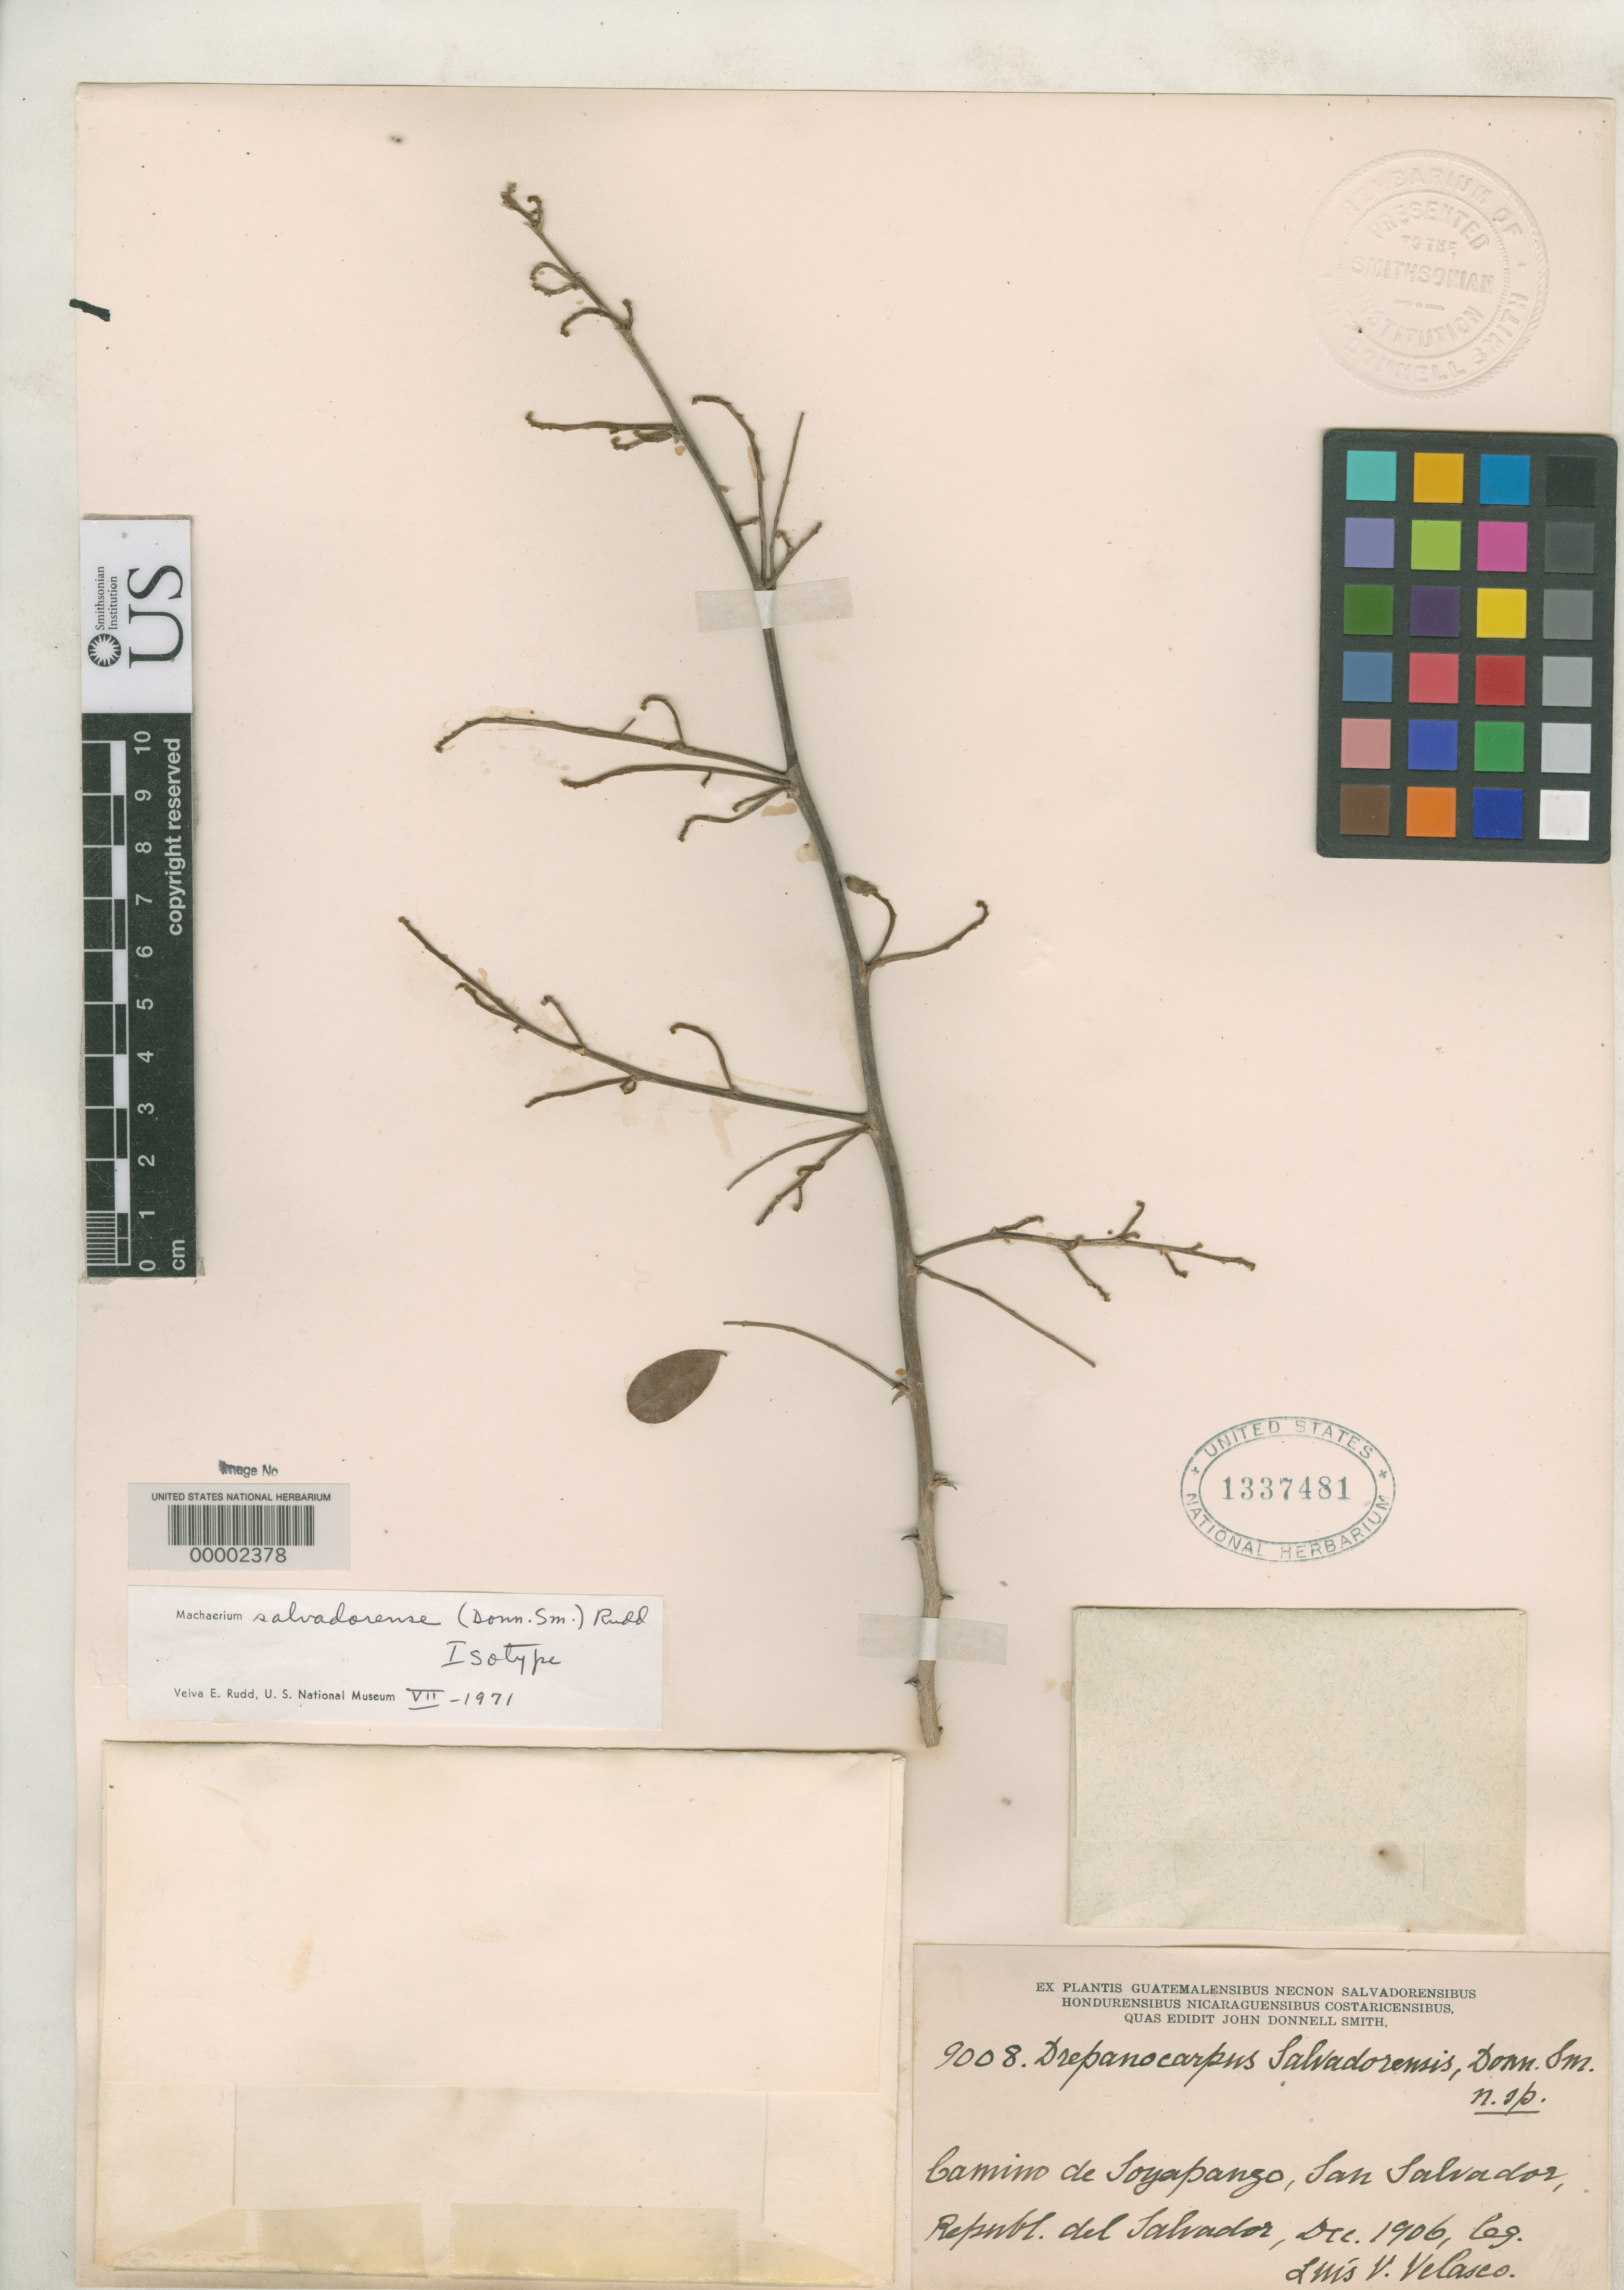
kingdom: Plantae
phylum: Tracheophyta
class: Magnoliopsida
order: Fabales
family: Fabaceae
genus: Drepanocarpus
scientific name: Drepanocarpus salvadorensis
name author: Donn. Sm.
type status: Isotype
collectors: L. Velasco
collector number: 9008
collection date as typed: Dec 1906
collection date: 1906-12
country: El Salvador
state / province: San Salvador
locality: Soyapango Road.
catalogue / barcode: US 1337481